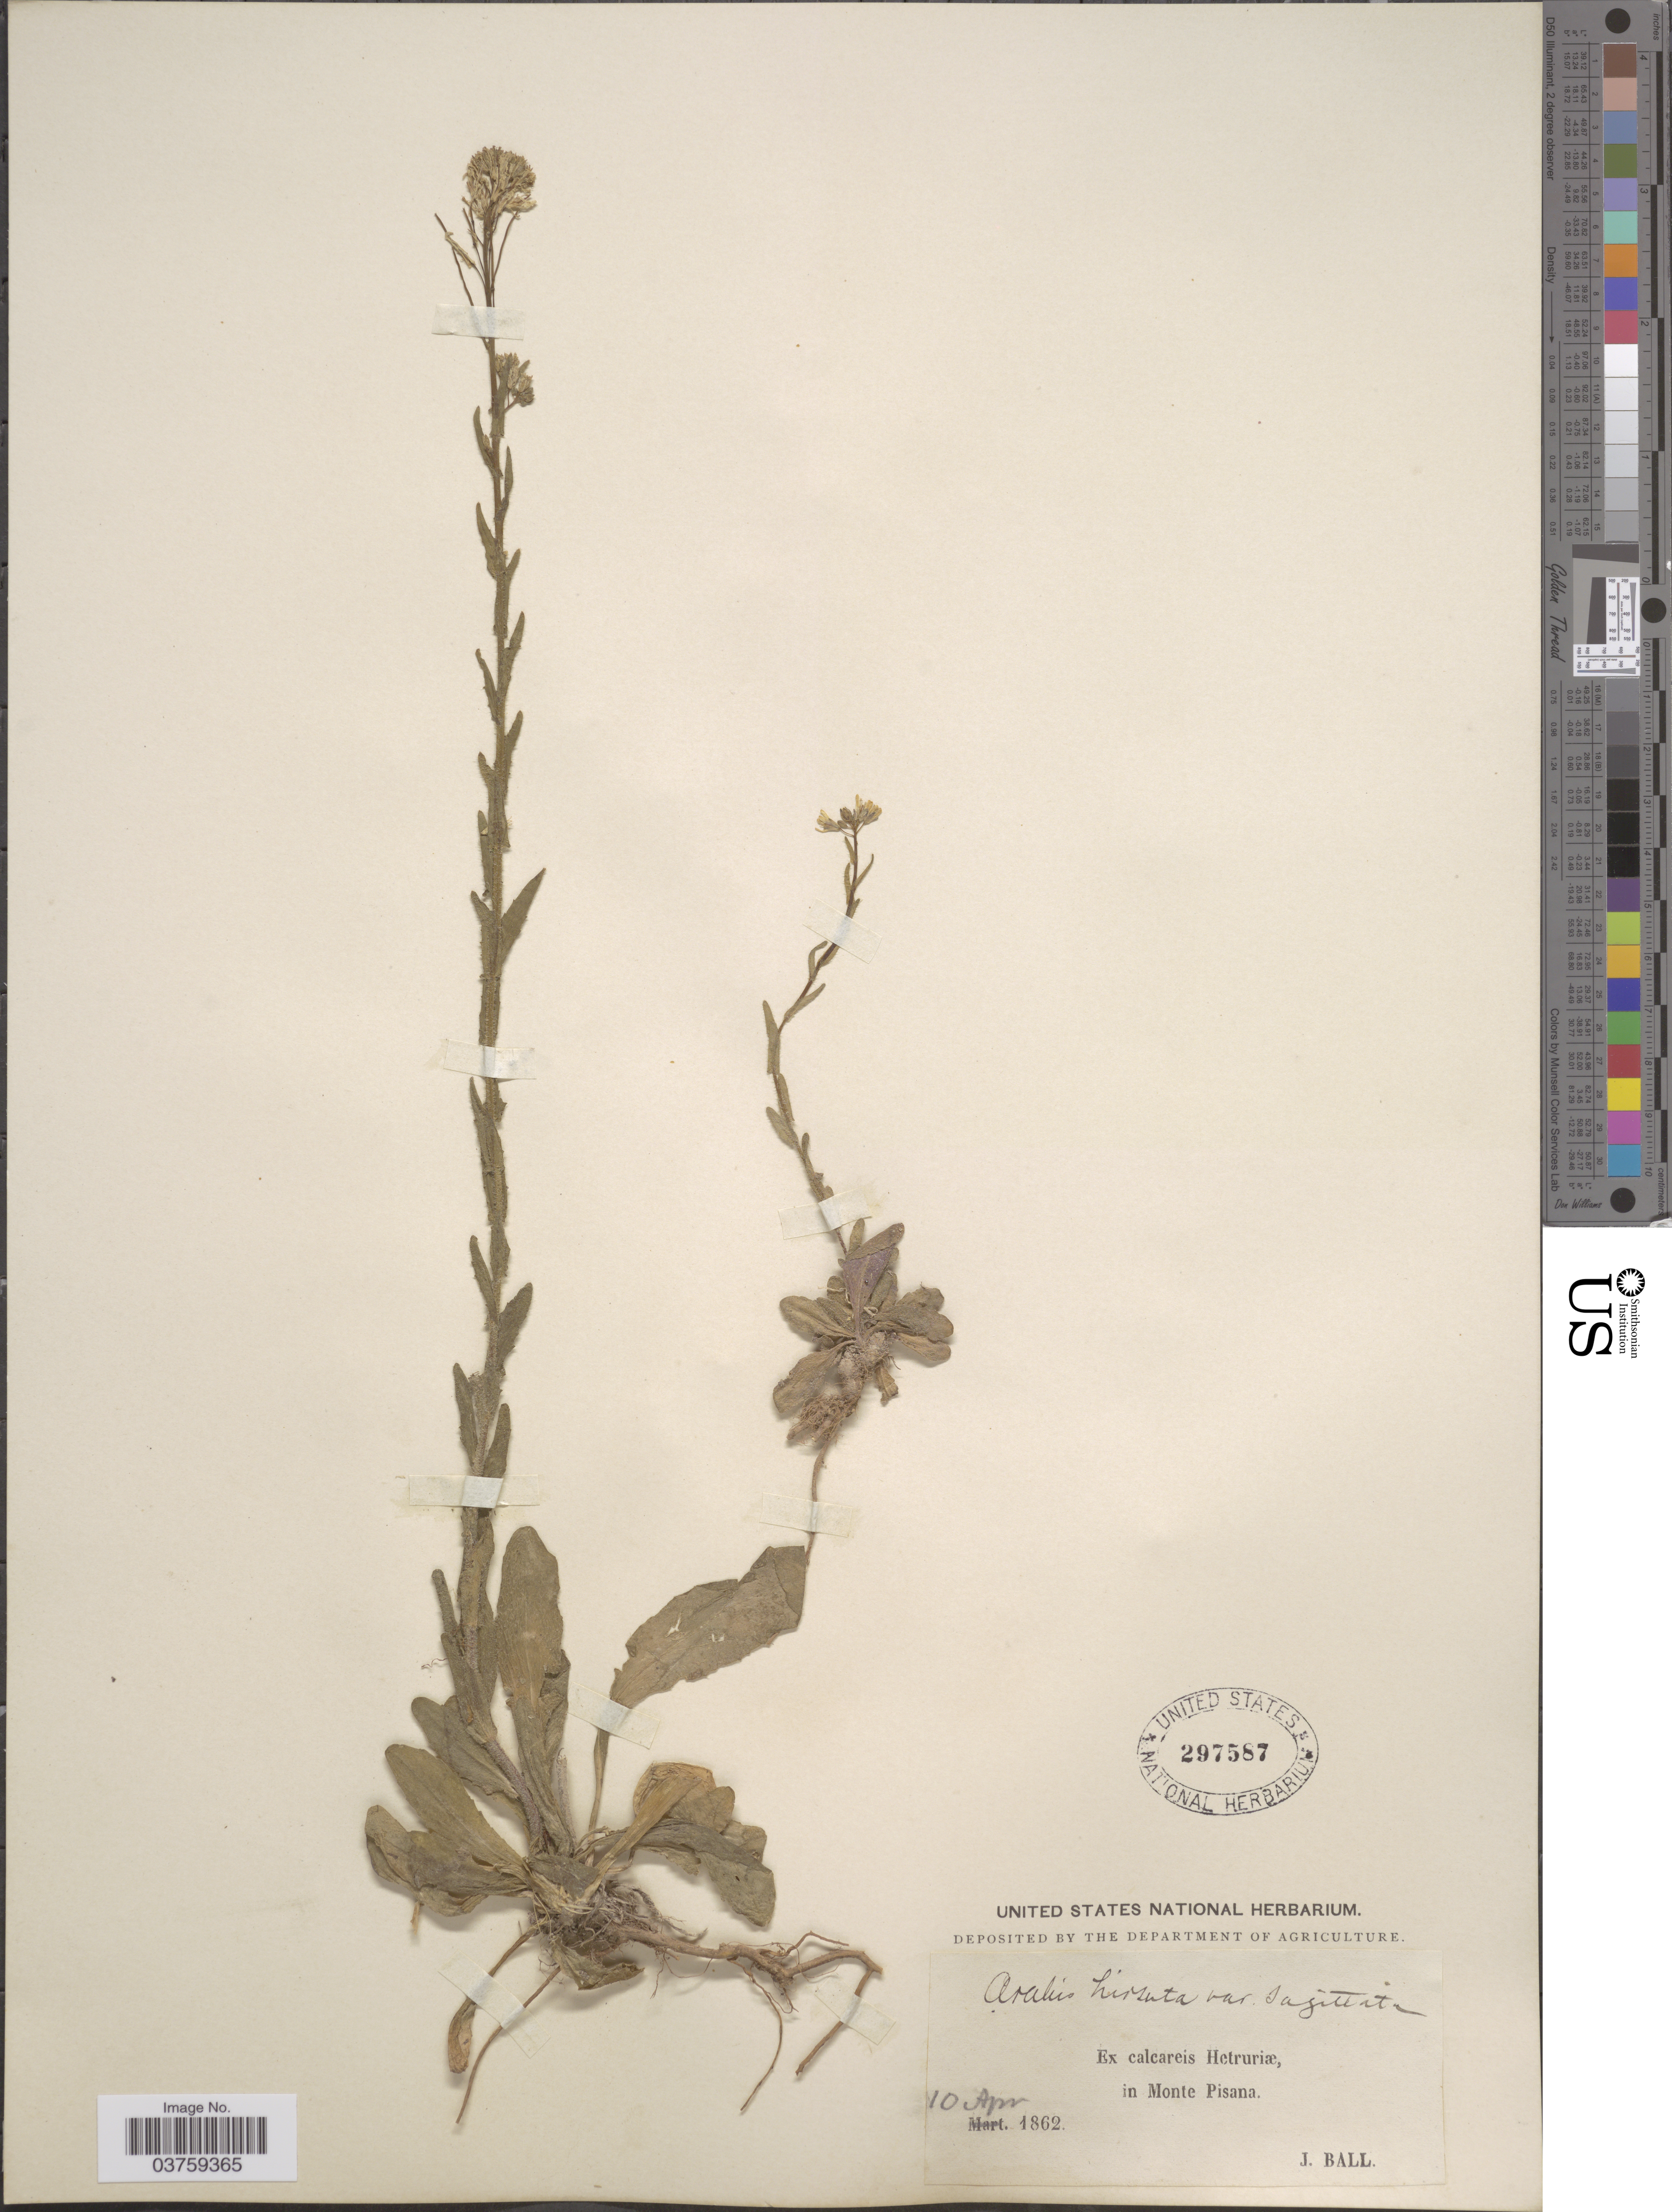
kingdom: Plantae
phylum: Tracheophyta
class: Magnoliopsida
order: Brassicales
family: Brassicaceae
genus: Arabis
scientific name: Arabis hirsuta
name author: (L.) Scop.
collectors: J. Ball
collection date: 1862-04-10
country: Italy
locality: Ex calcareis Hetruriæ, in Monte Pisana.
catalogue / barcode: US 297587